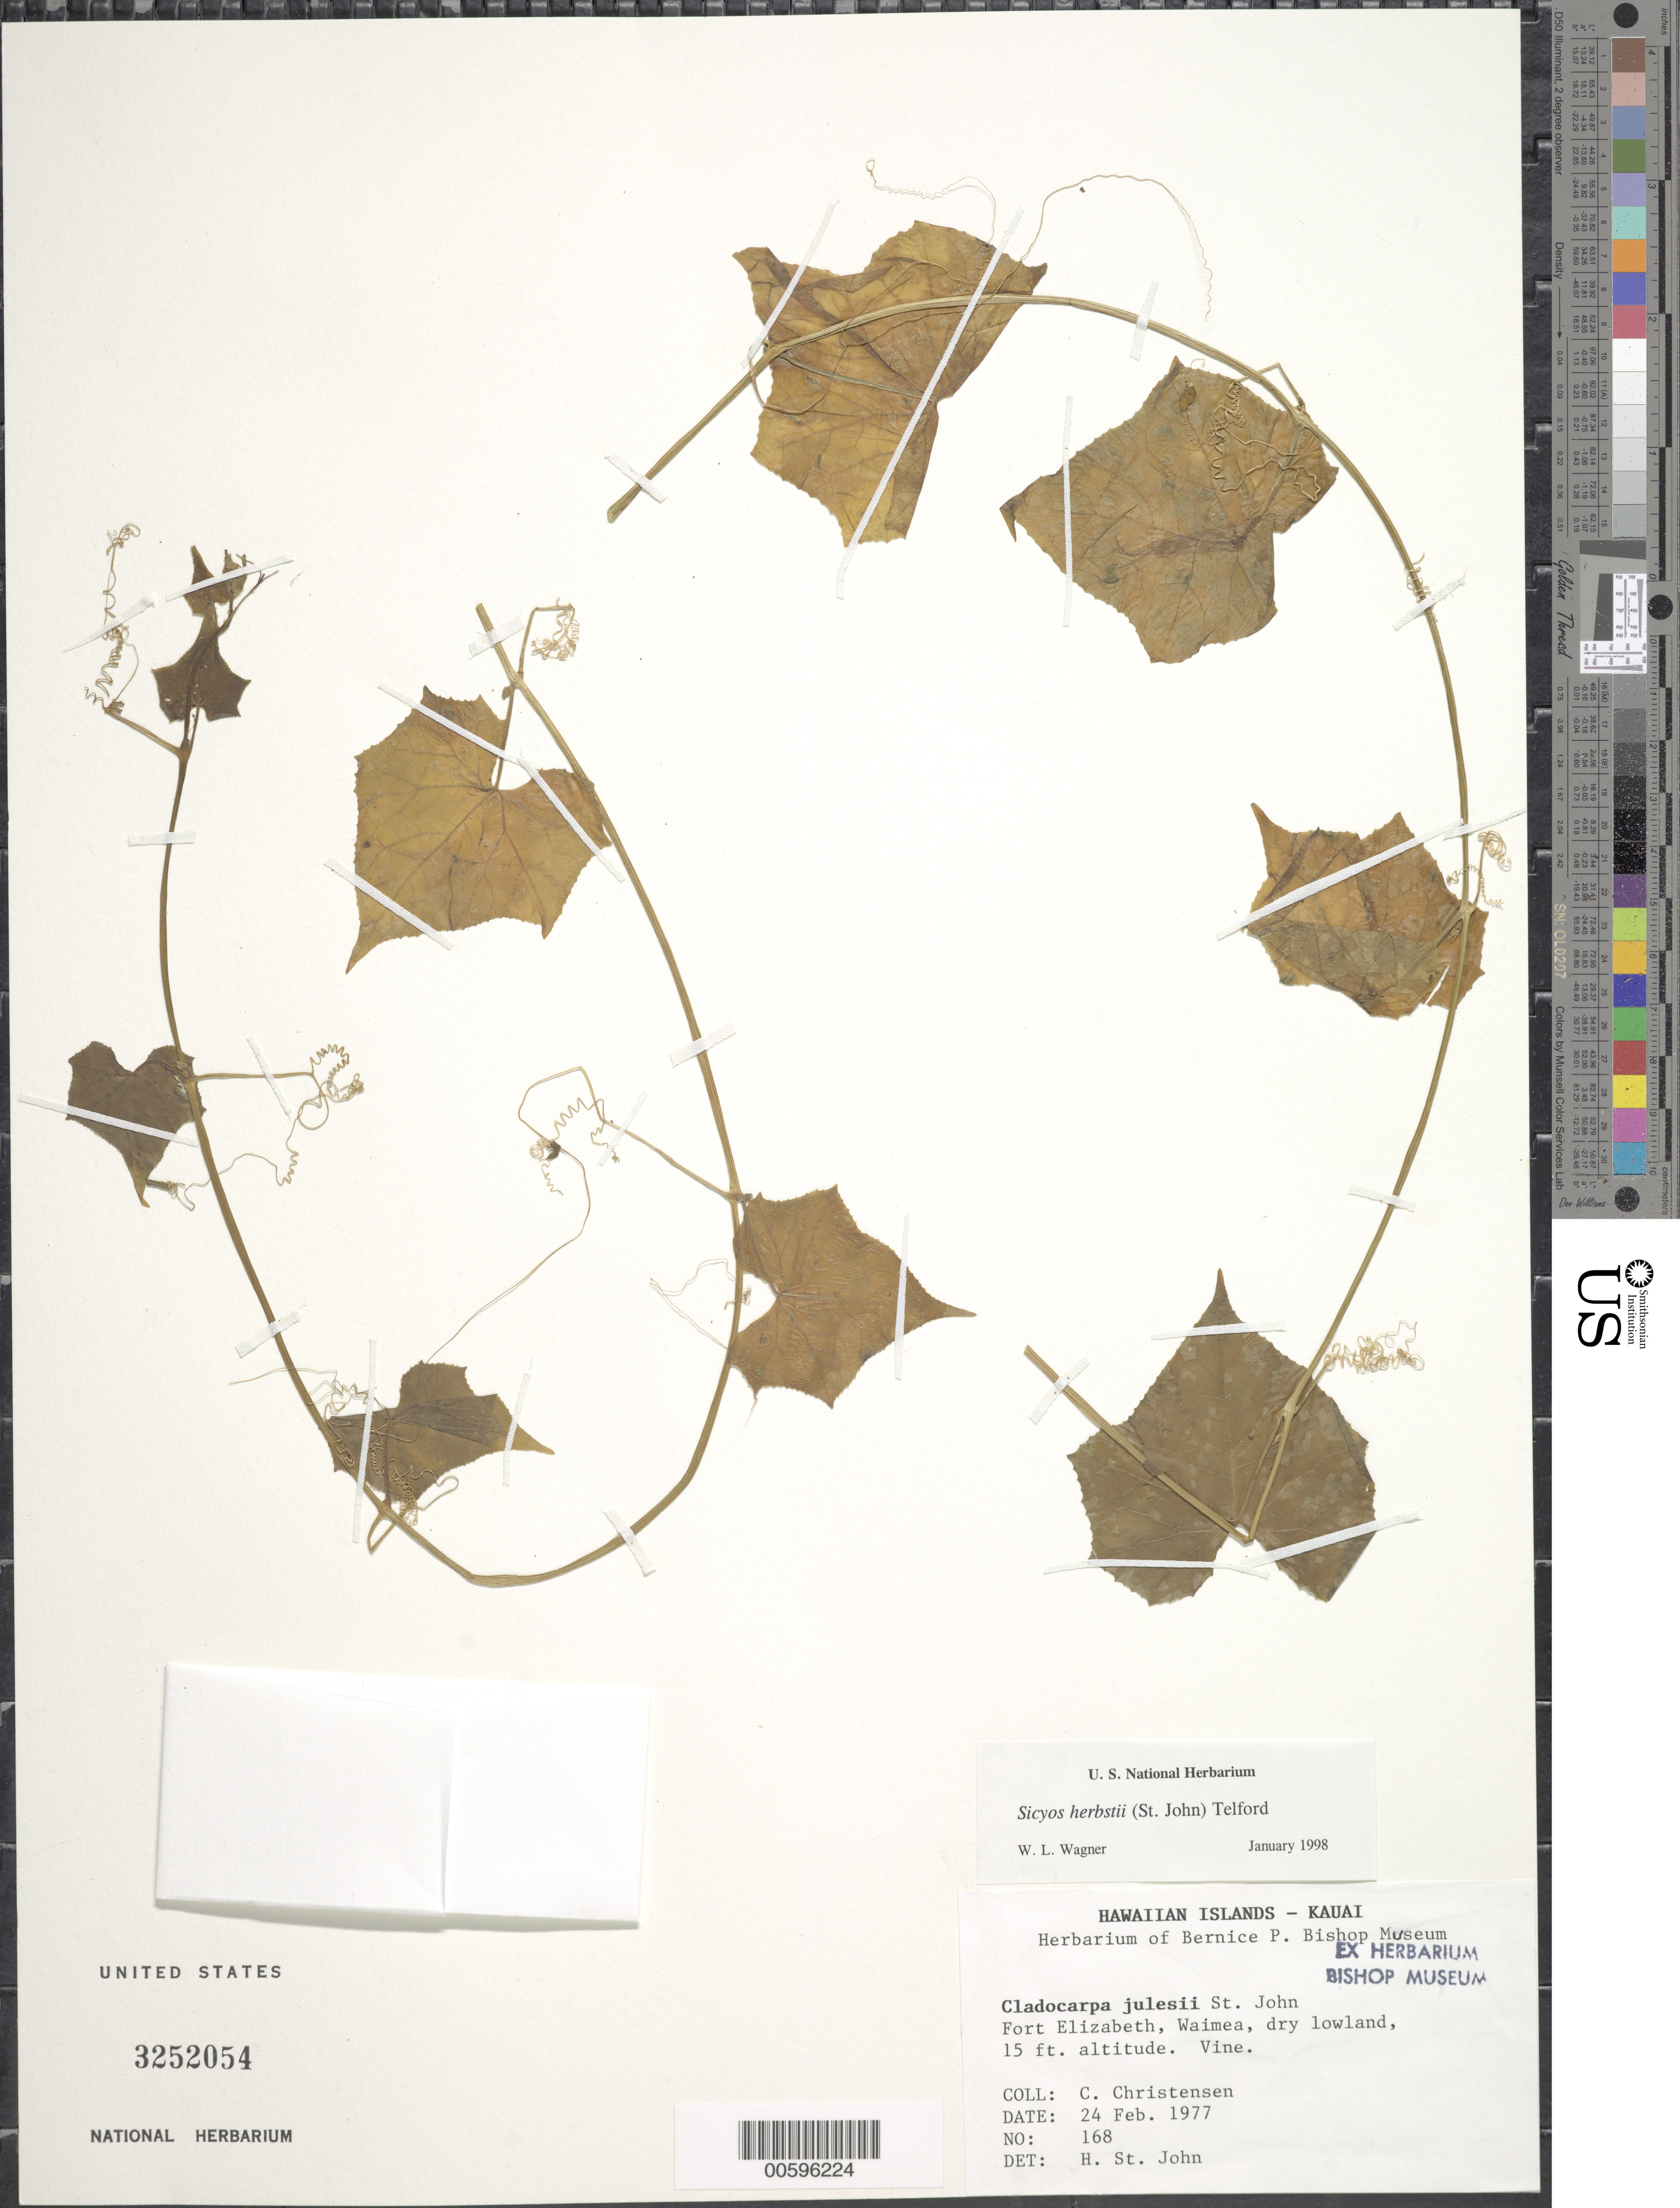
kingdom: Plantae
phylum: Tracheophyta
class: Magnoliopsida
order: Cucurbitales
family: Cucurbitaceae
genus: Sicyos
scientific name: Sicyos herbstii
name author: (H. St. John) Telford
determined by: Wagner, W. L., (BOT), Smithsonian Institution - National Museum of Natural History (UNITED STATES)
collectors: C. Christensen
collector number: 168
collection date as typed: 24 Feb 1977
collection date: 1977-02-24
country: United States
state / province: Hawaii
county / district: Kauai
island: Kaua'i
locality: Fort Elizabeth, Waimea.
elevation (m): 5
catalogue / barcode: US 3252054